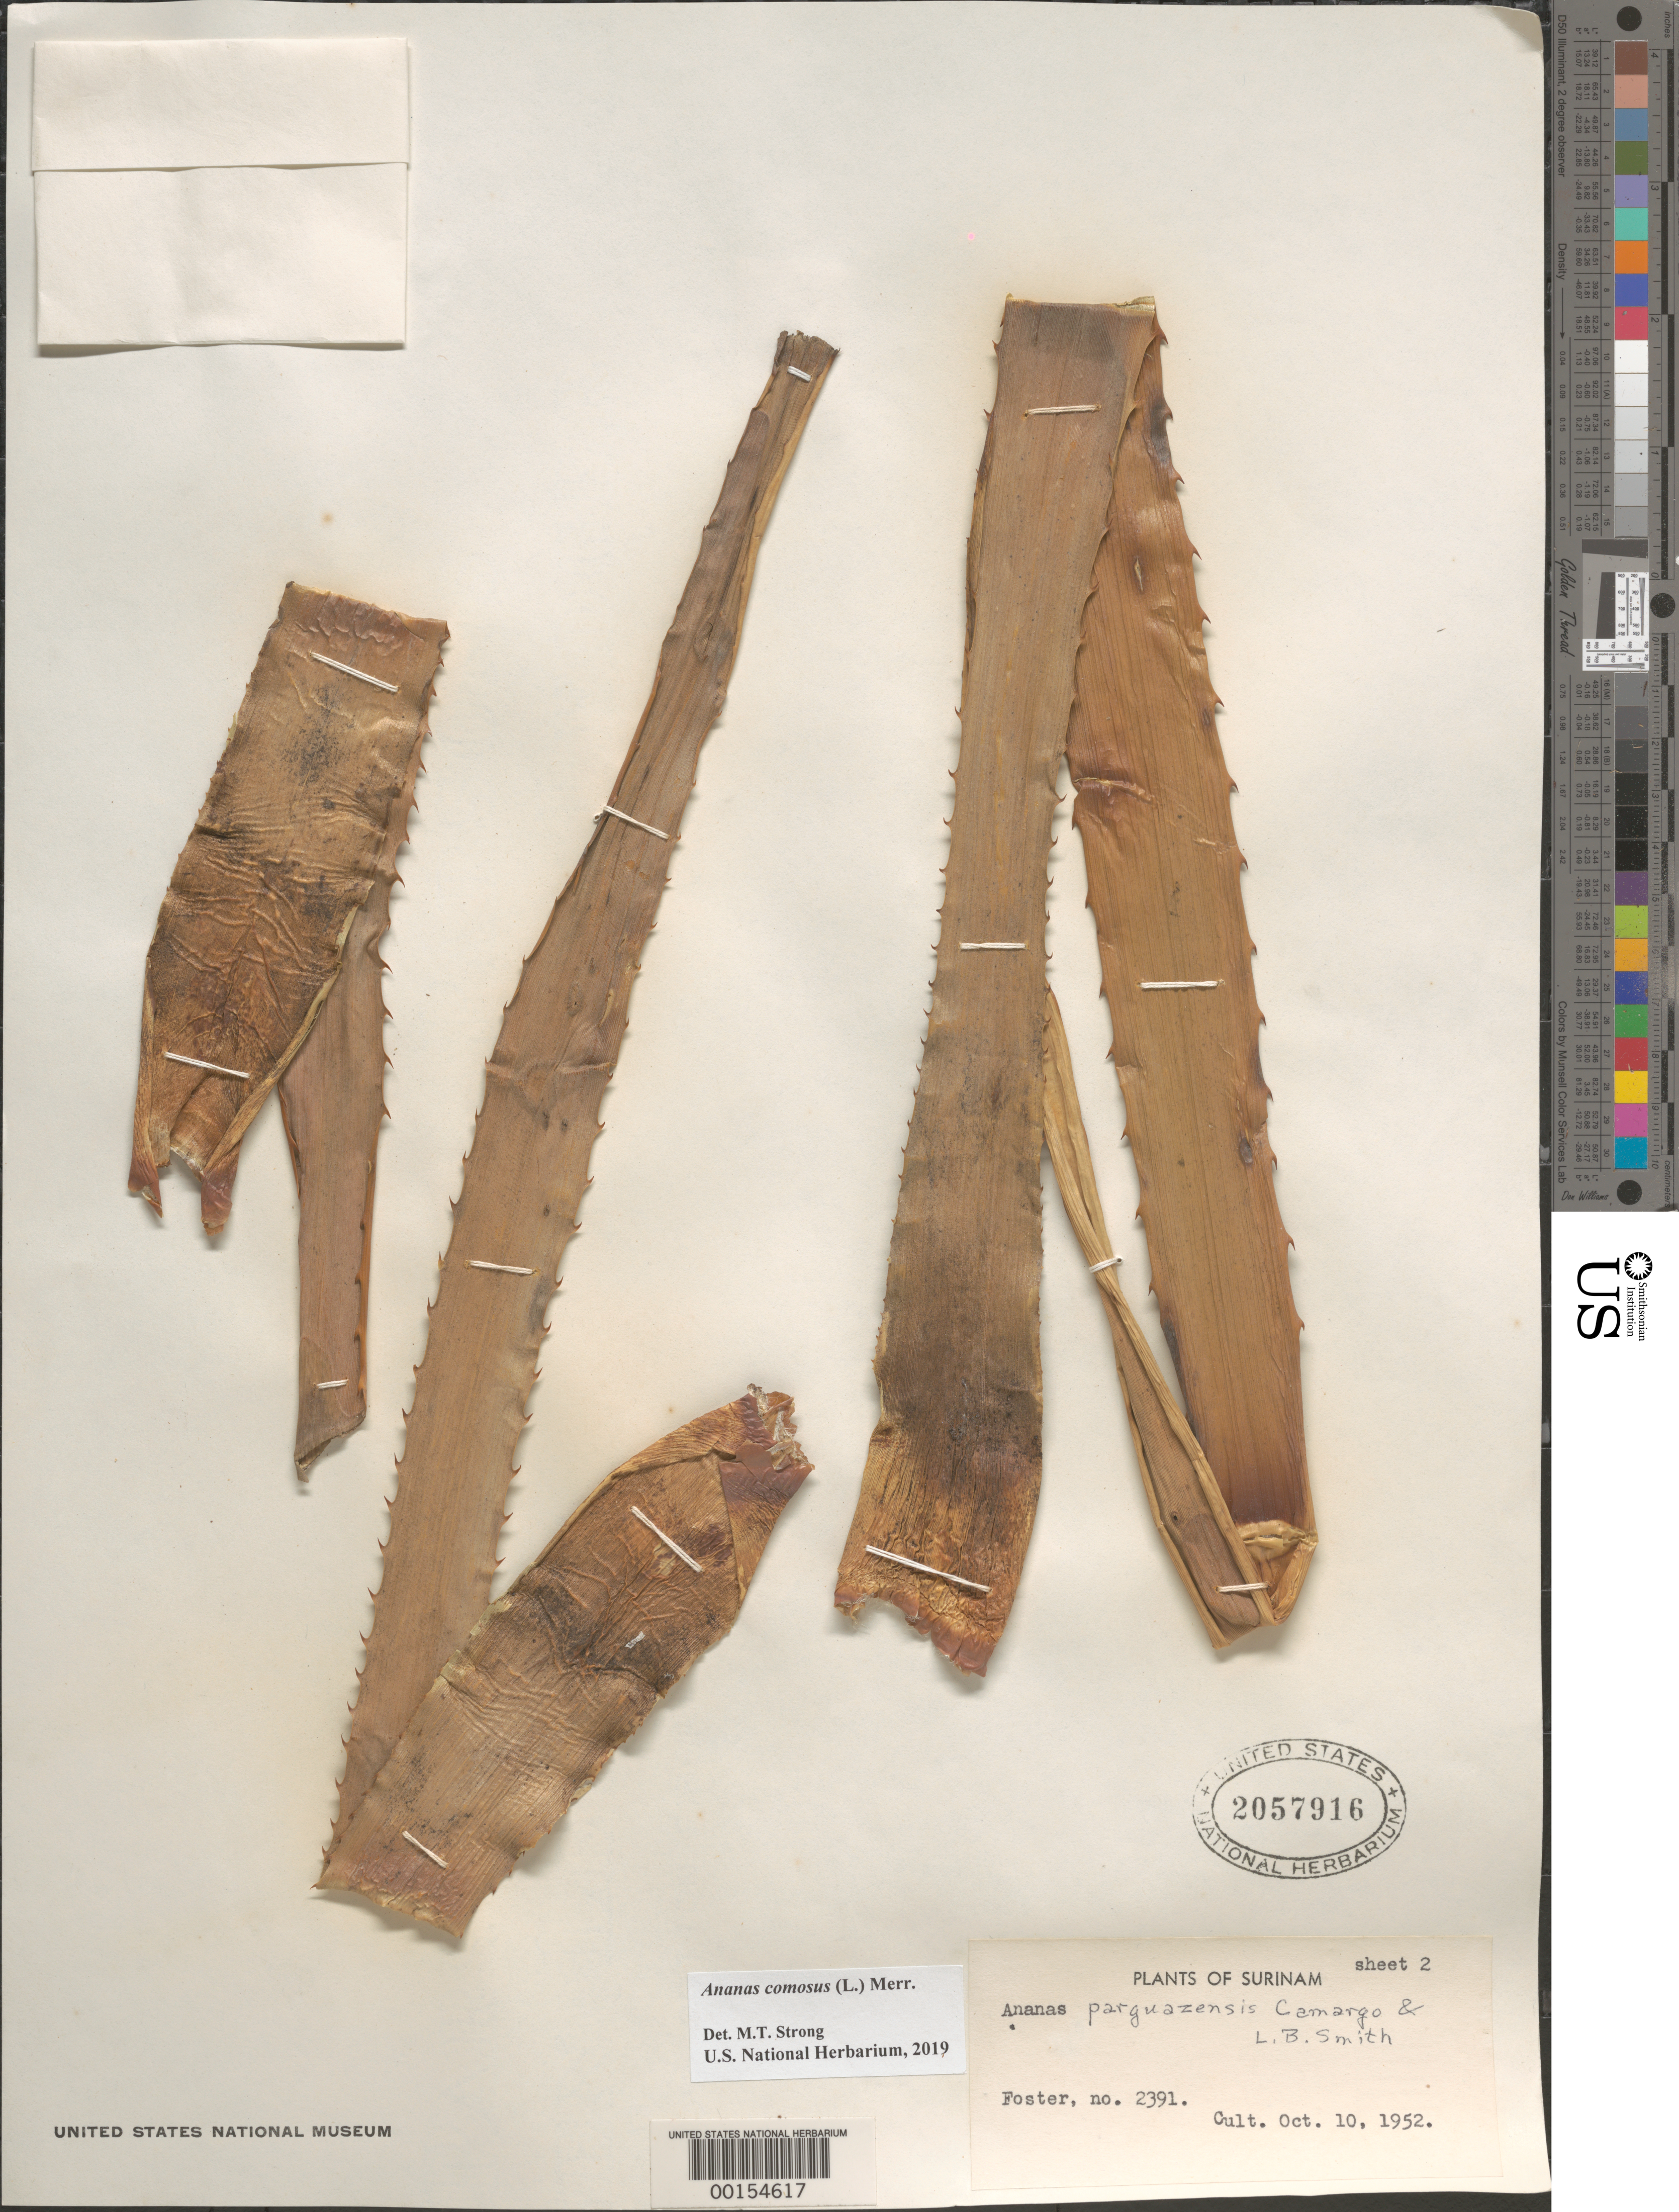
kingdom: Plantae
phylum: Tracheophyta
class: Liliopsida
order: Poales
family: Bromeliaceae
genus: Ananas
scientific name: Ananas comosus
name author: (L.) Merr.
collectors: -. Foster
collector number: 2391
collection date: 1952-10-10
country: Suriname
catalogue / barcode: US 2057916